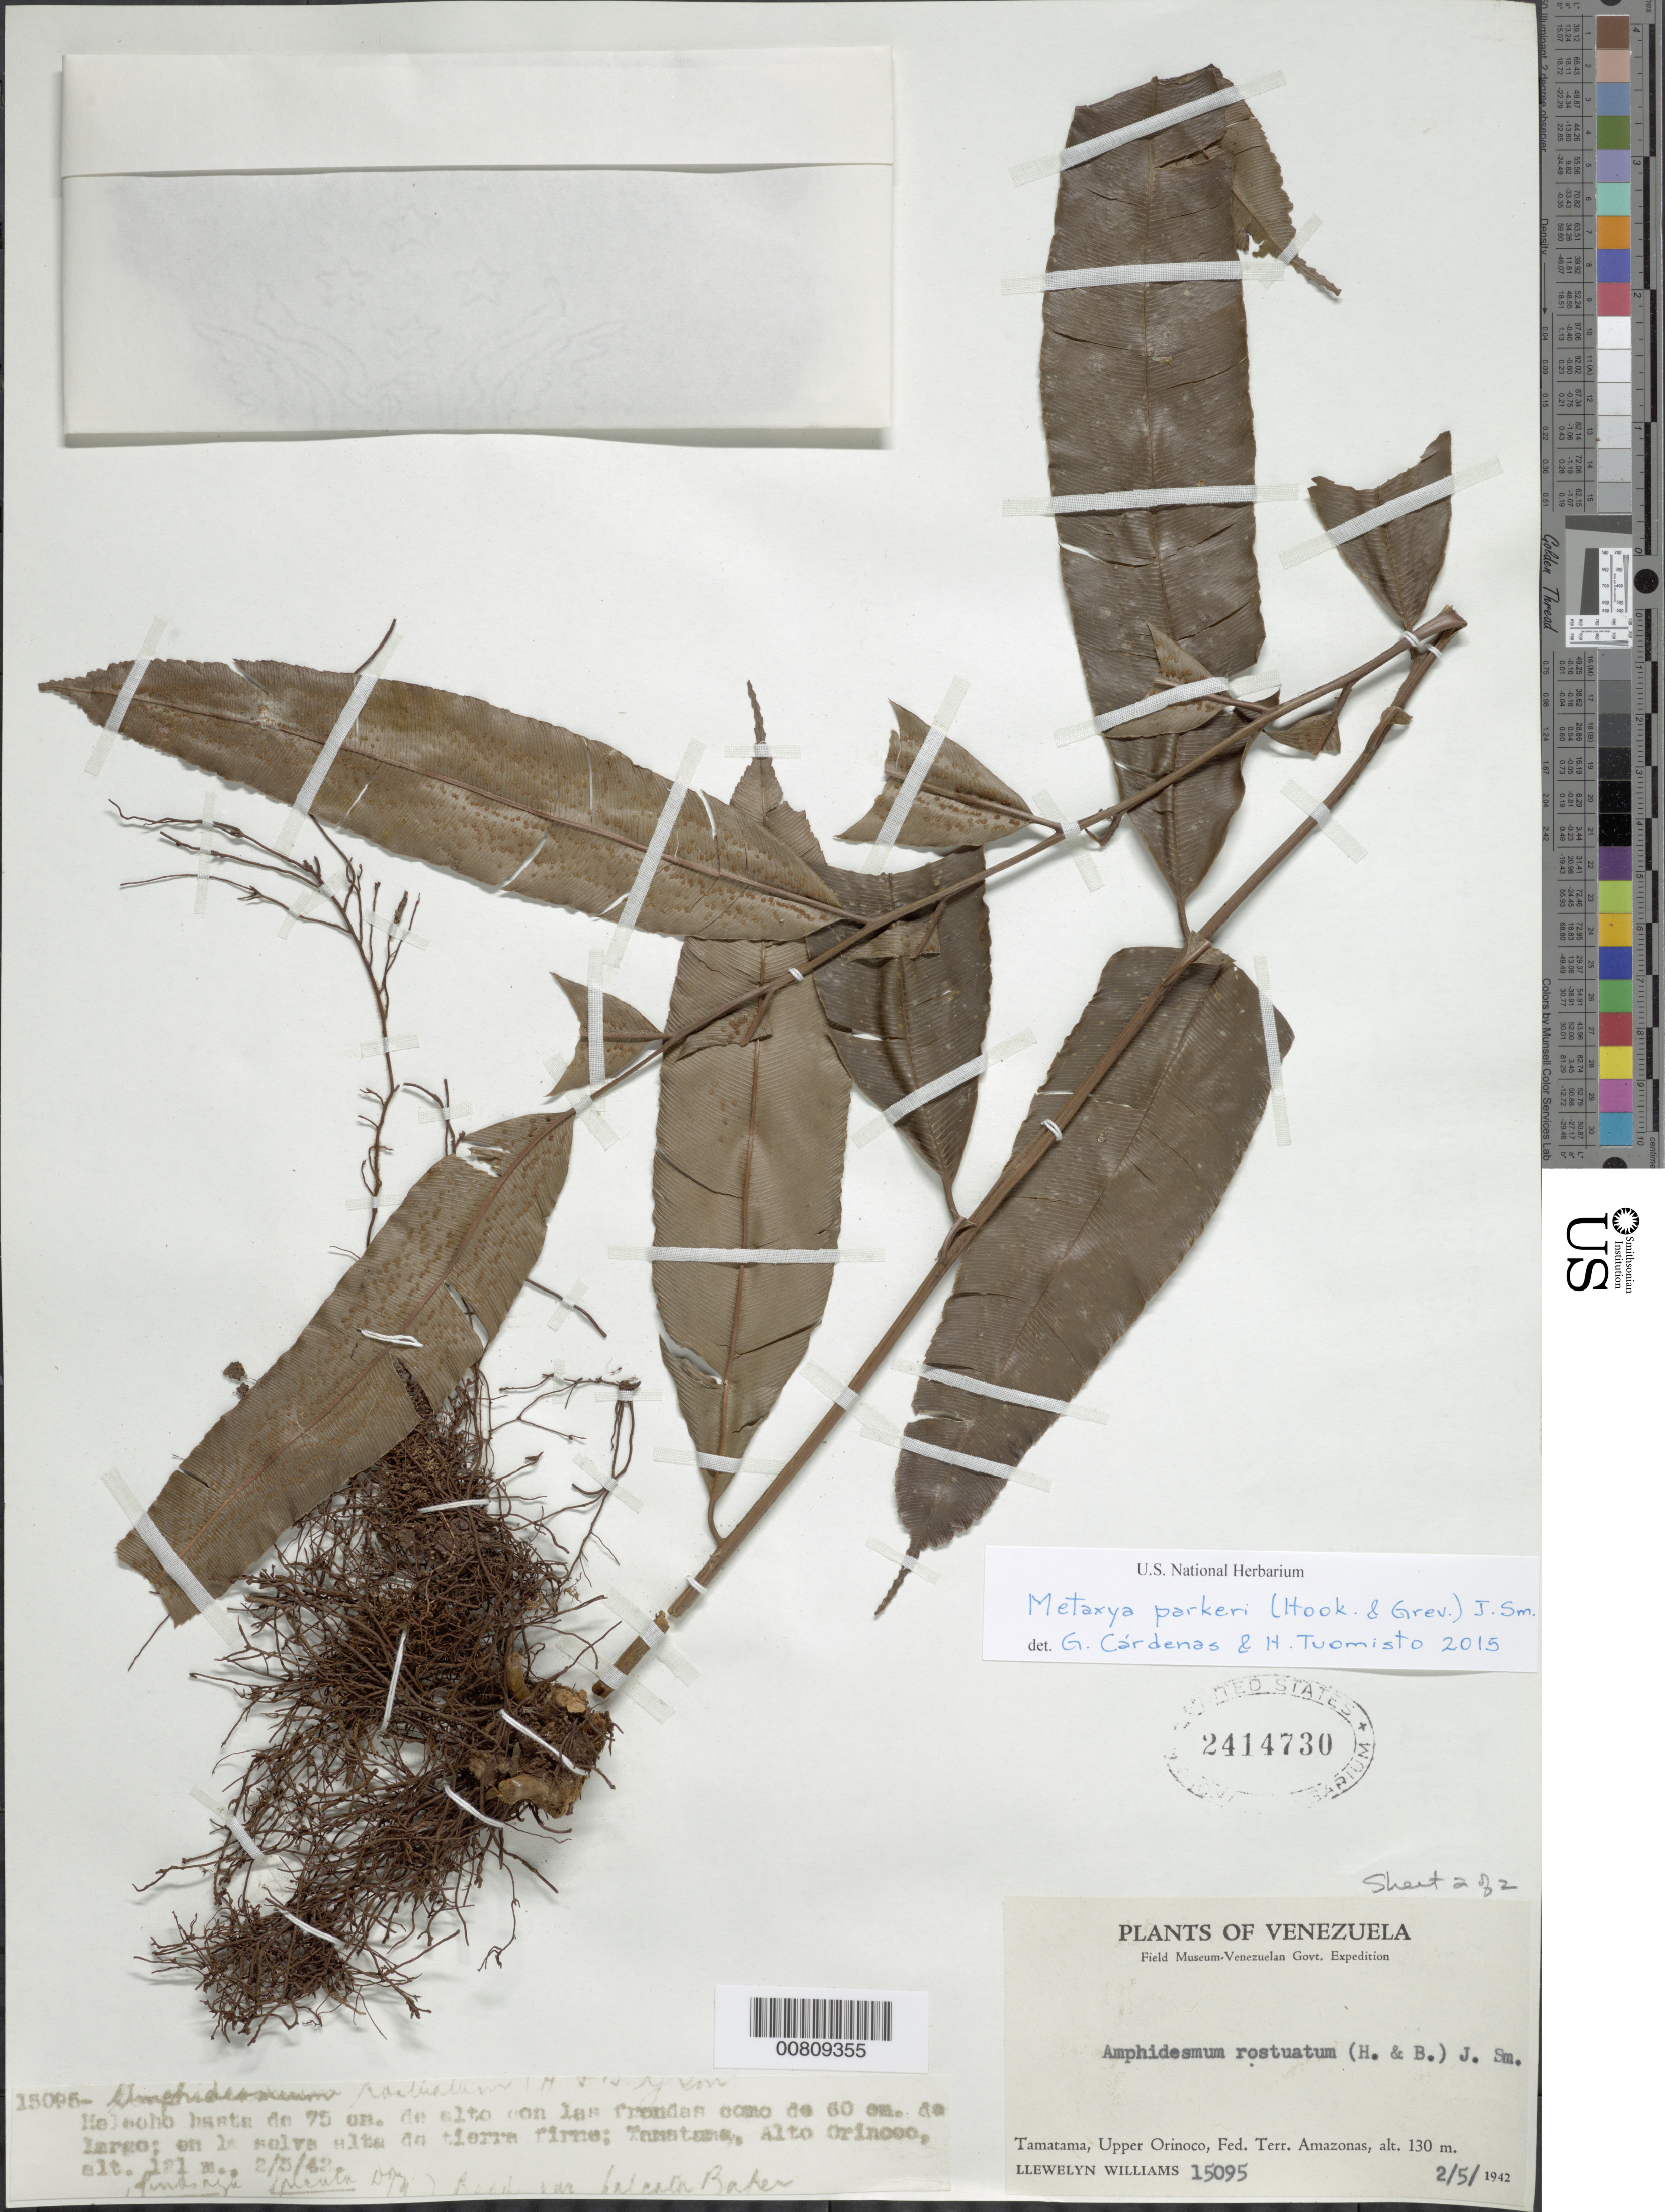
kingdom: Plantae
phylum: Tracheophyta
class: Polypodiopsida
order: Cyatheales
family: Metaxyaceae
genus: Metaxya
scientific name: Metaxya parkeri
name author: (Hook. & Grev.) J. Sm.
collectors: Ll. Williams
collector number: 15095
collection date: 1942-05-02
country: Venezuela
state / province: Amazonas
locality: Tamatama, Upper Orinoco, Fed. Terr. Amazonas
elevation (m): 130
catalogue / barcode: US 2414730